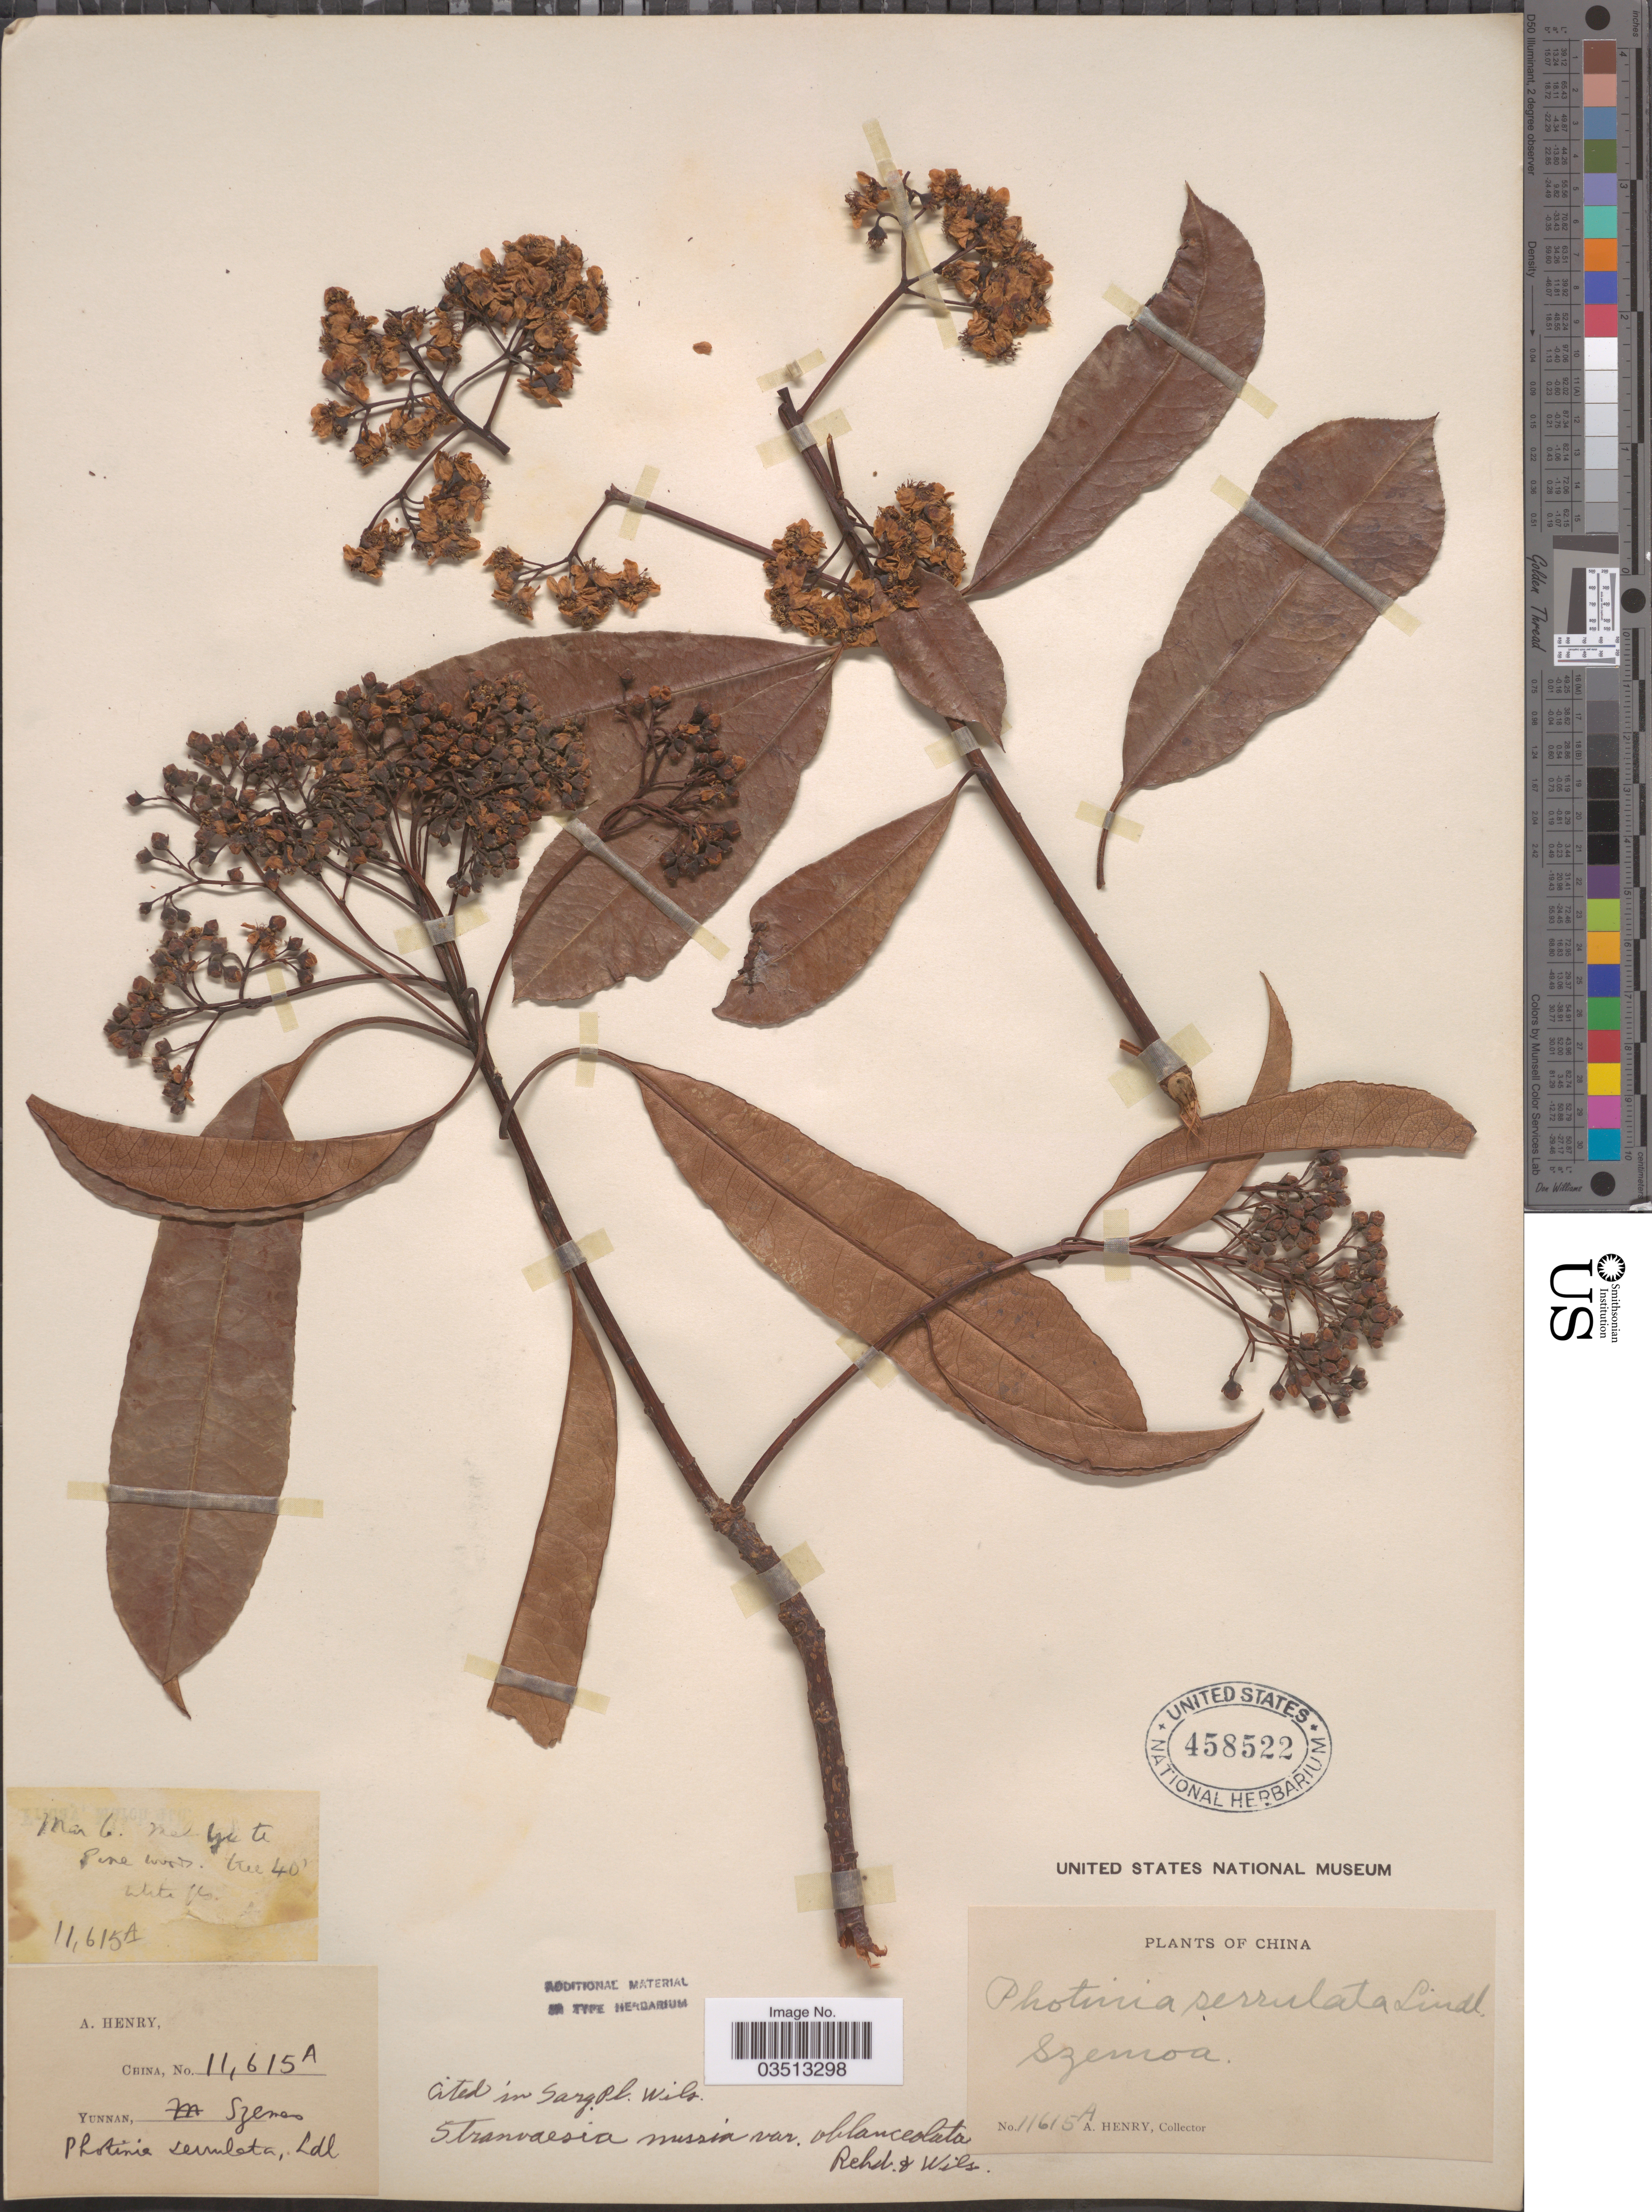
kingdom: Plantae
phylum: Tracheophyta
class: Magnoliopsida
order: Rosales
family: Rosaceae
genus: Stranvaesia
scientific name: Stranvaesia nussia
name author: (Buch.-Ham. ex D. Don) Decne.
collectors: A. Henry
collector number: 11615 A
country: China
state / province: Yunnan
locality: Szemoa.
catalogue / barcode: US 458522